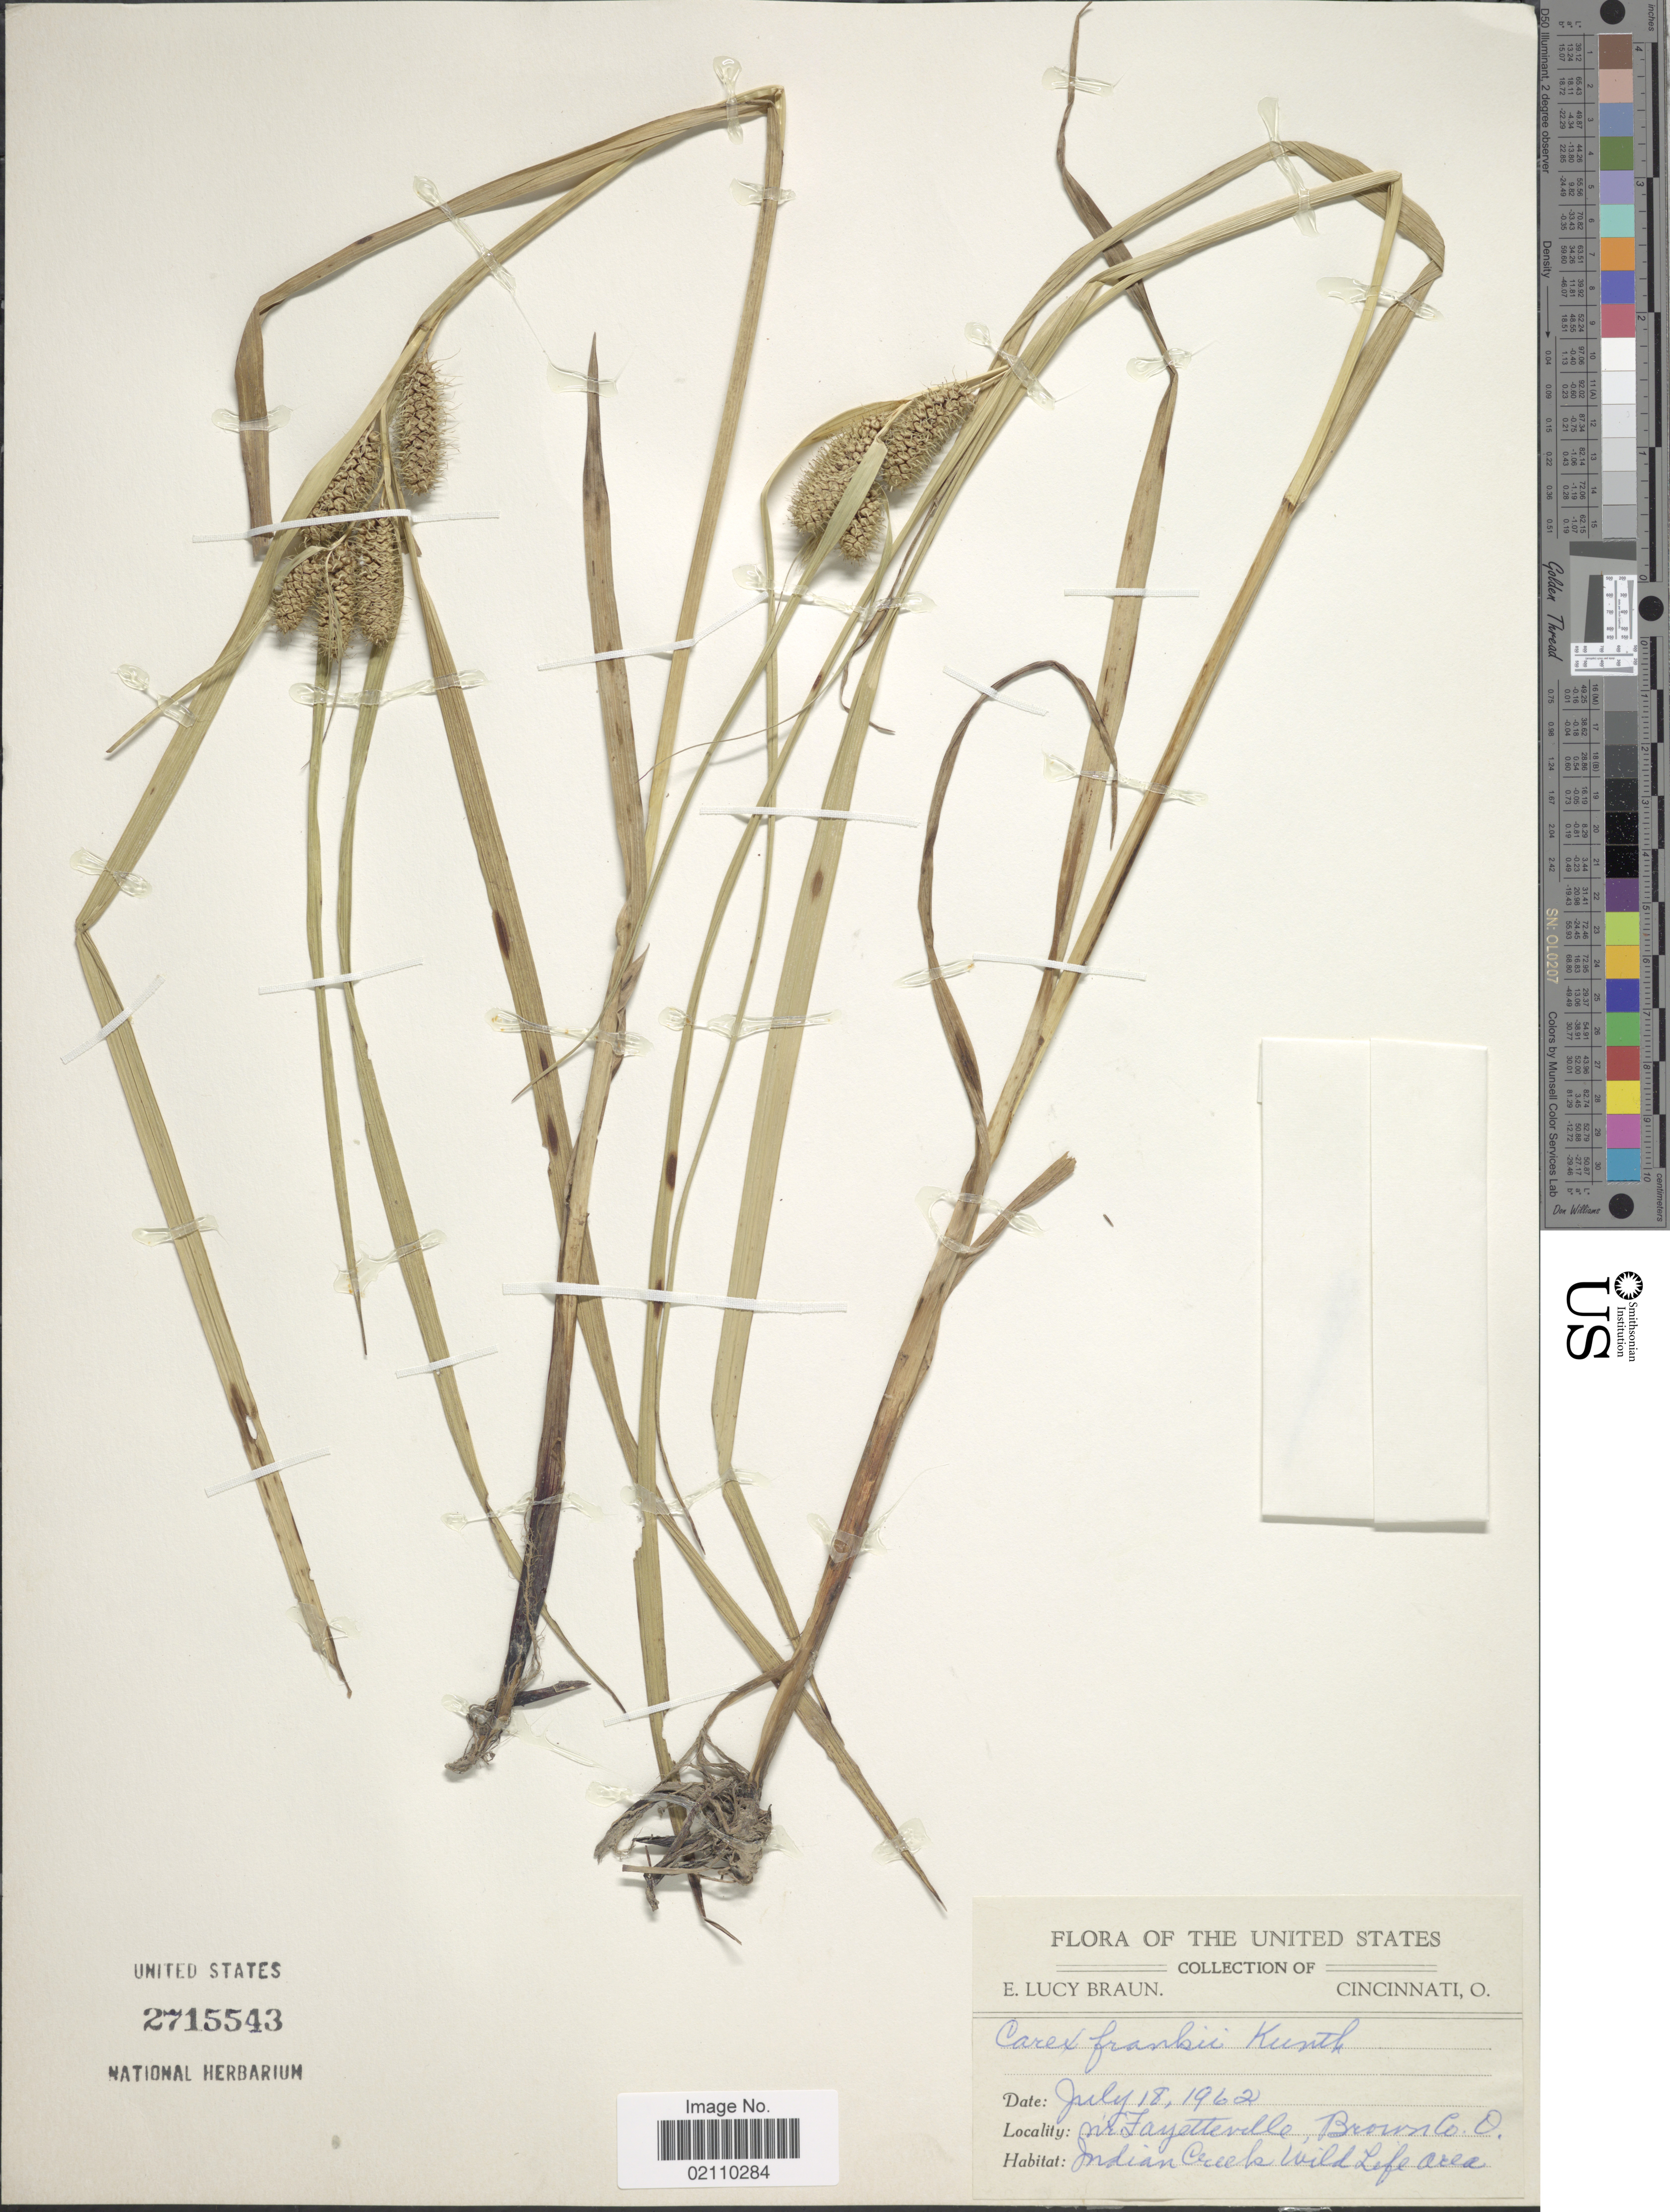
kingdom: Plantae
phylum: Tracheophyta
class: Liliopsida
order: Poales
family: Cyperaceae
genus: Carex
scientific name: Carex frankii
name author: Kunth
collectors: E. L. Braun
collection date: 1962-07-18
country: United States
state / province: Ohio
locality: Nr, Fayetteville Co., Brown Co., Indian Creek Wild Life area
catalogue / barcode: US 2715543